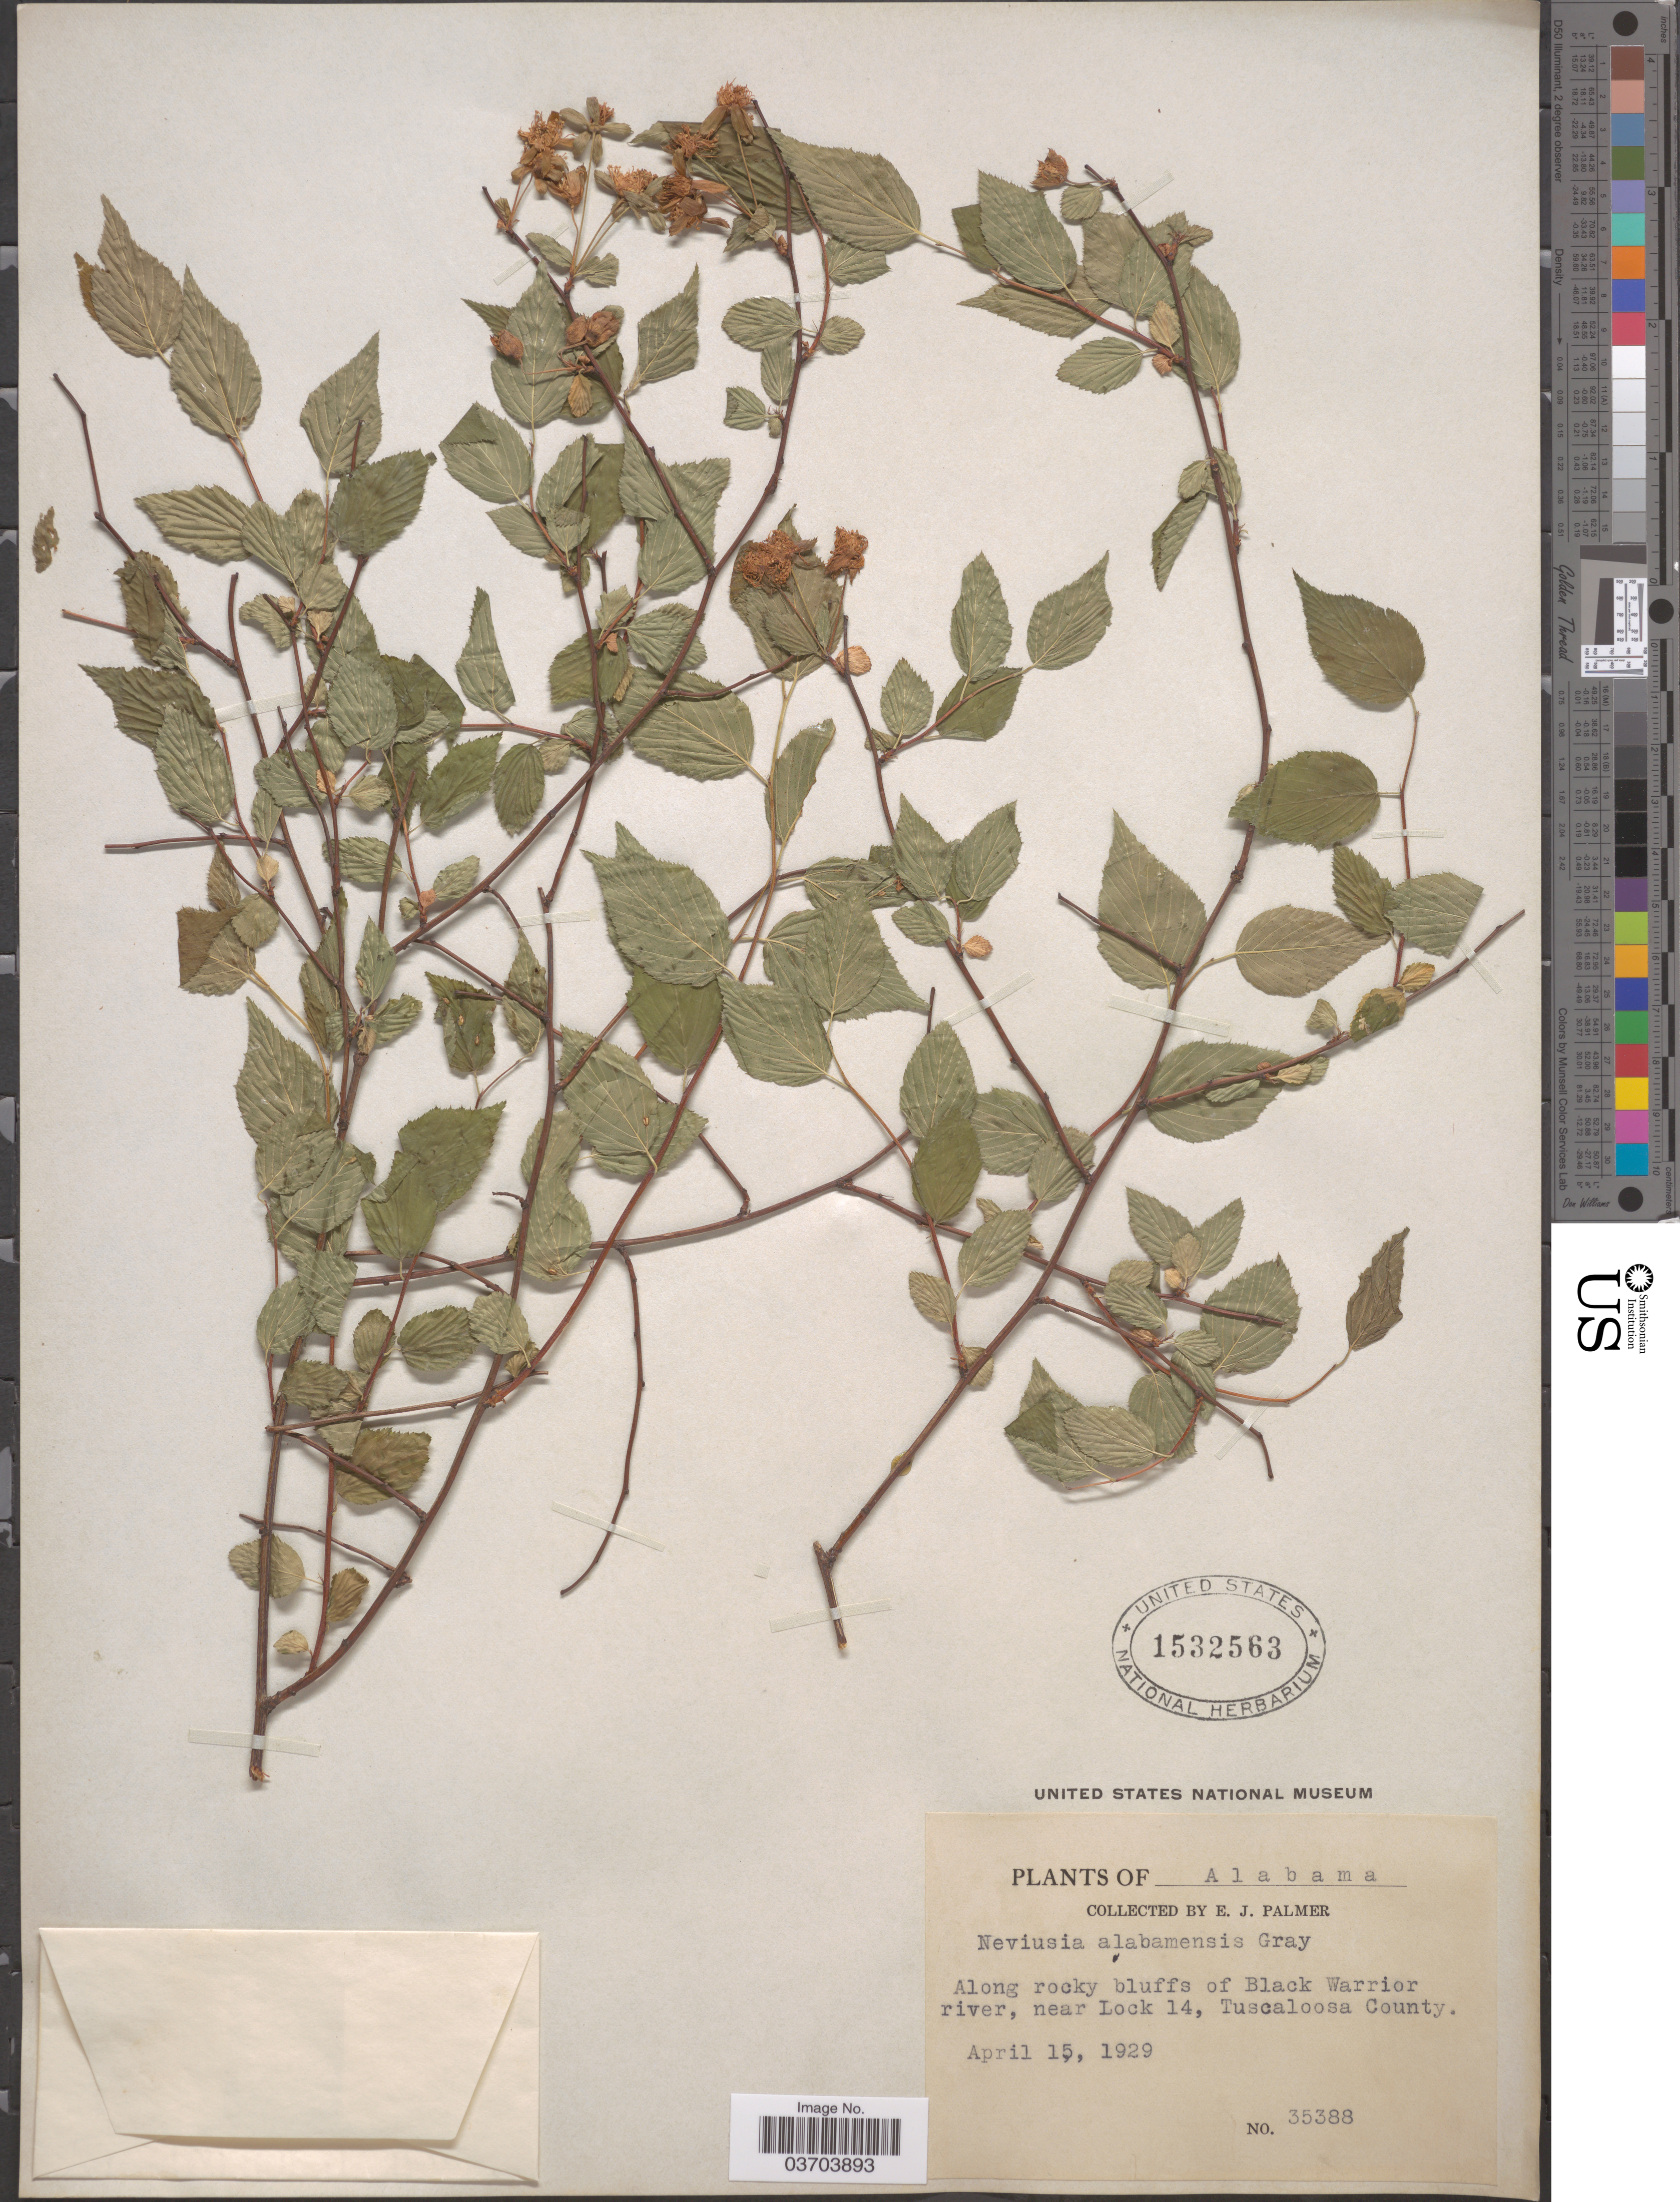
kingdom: Plantae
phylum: Tracheophyta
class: Magnoliopsida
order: Rosales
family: Rosaceae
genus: Neviusia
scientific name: Neviusia alabamensis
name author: A. Gray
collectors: E. J. Palmer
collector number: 35388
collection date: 1929-04-15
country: United States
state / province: Alabama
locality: Along rocky bluffs, of Black Warrior river, near Lock 14, Tuscaloosa County.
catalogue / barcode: US 1532563